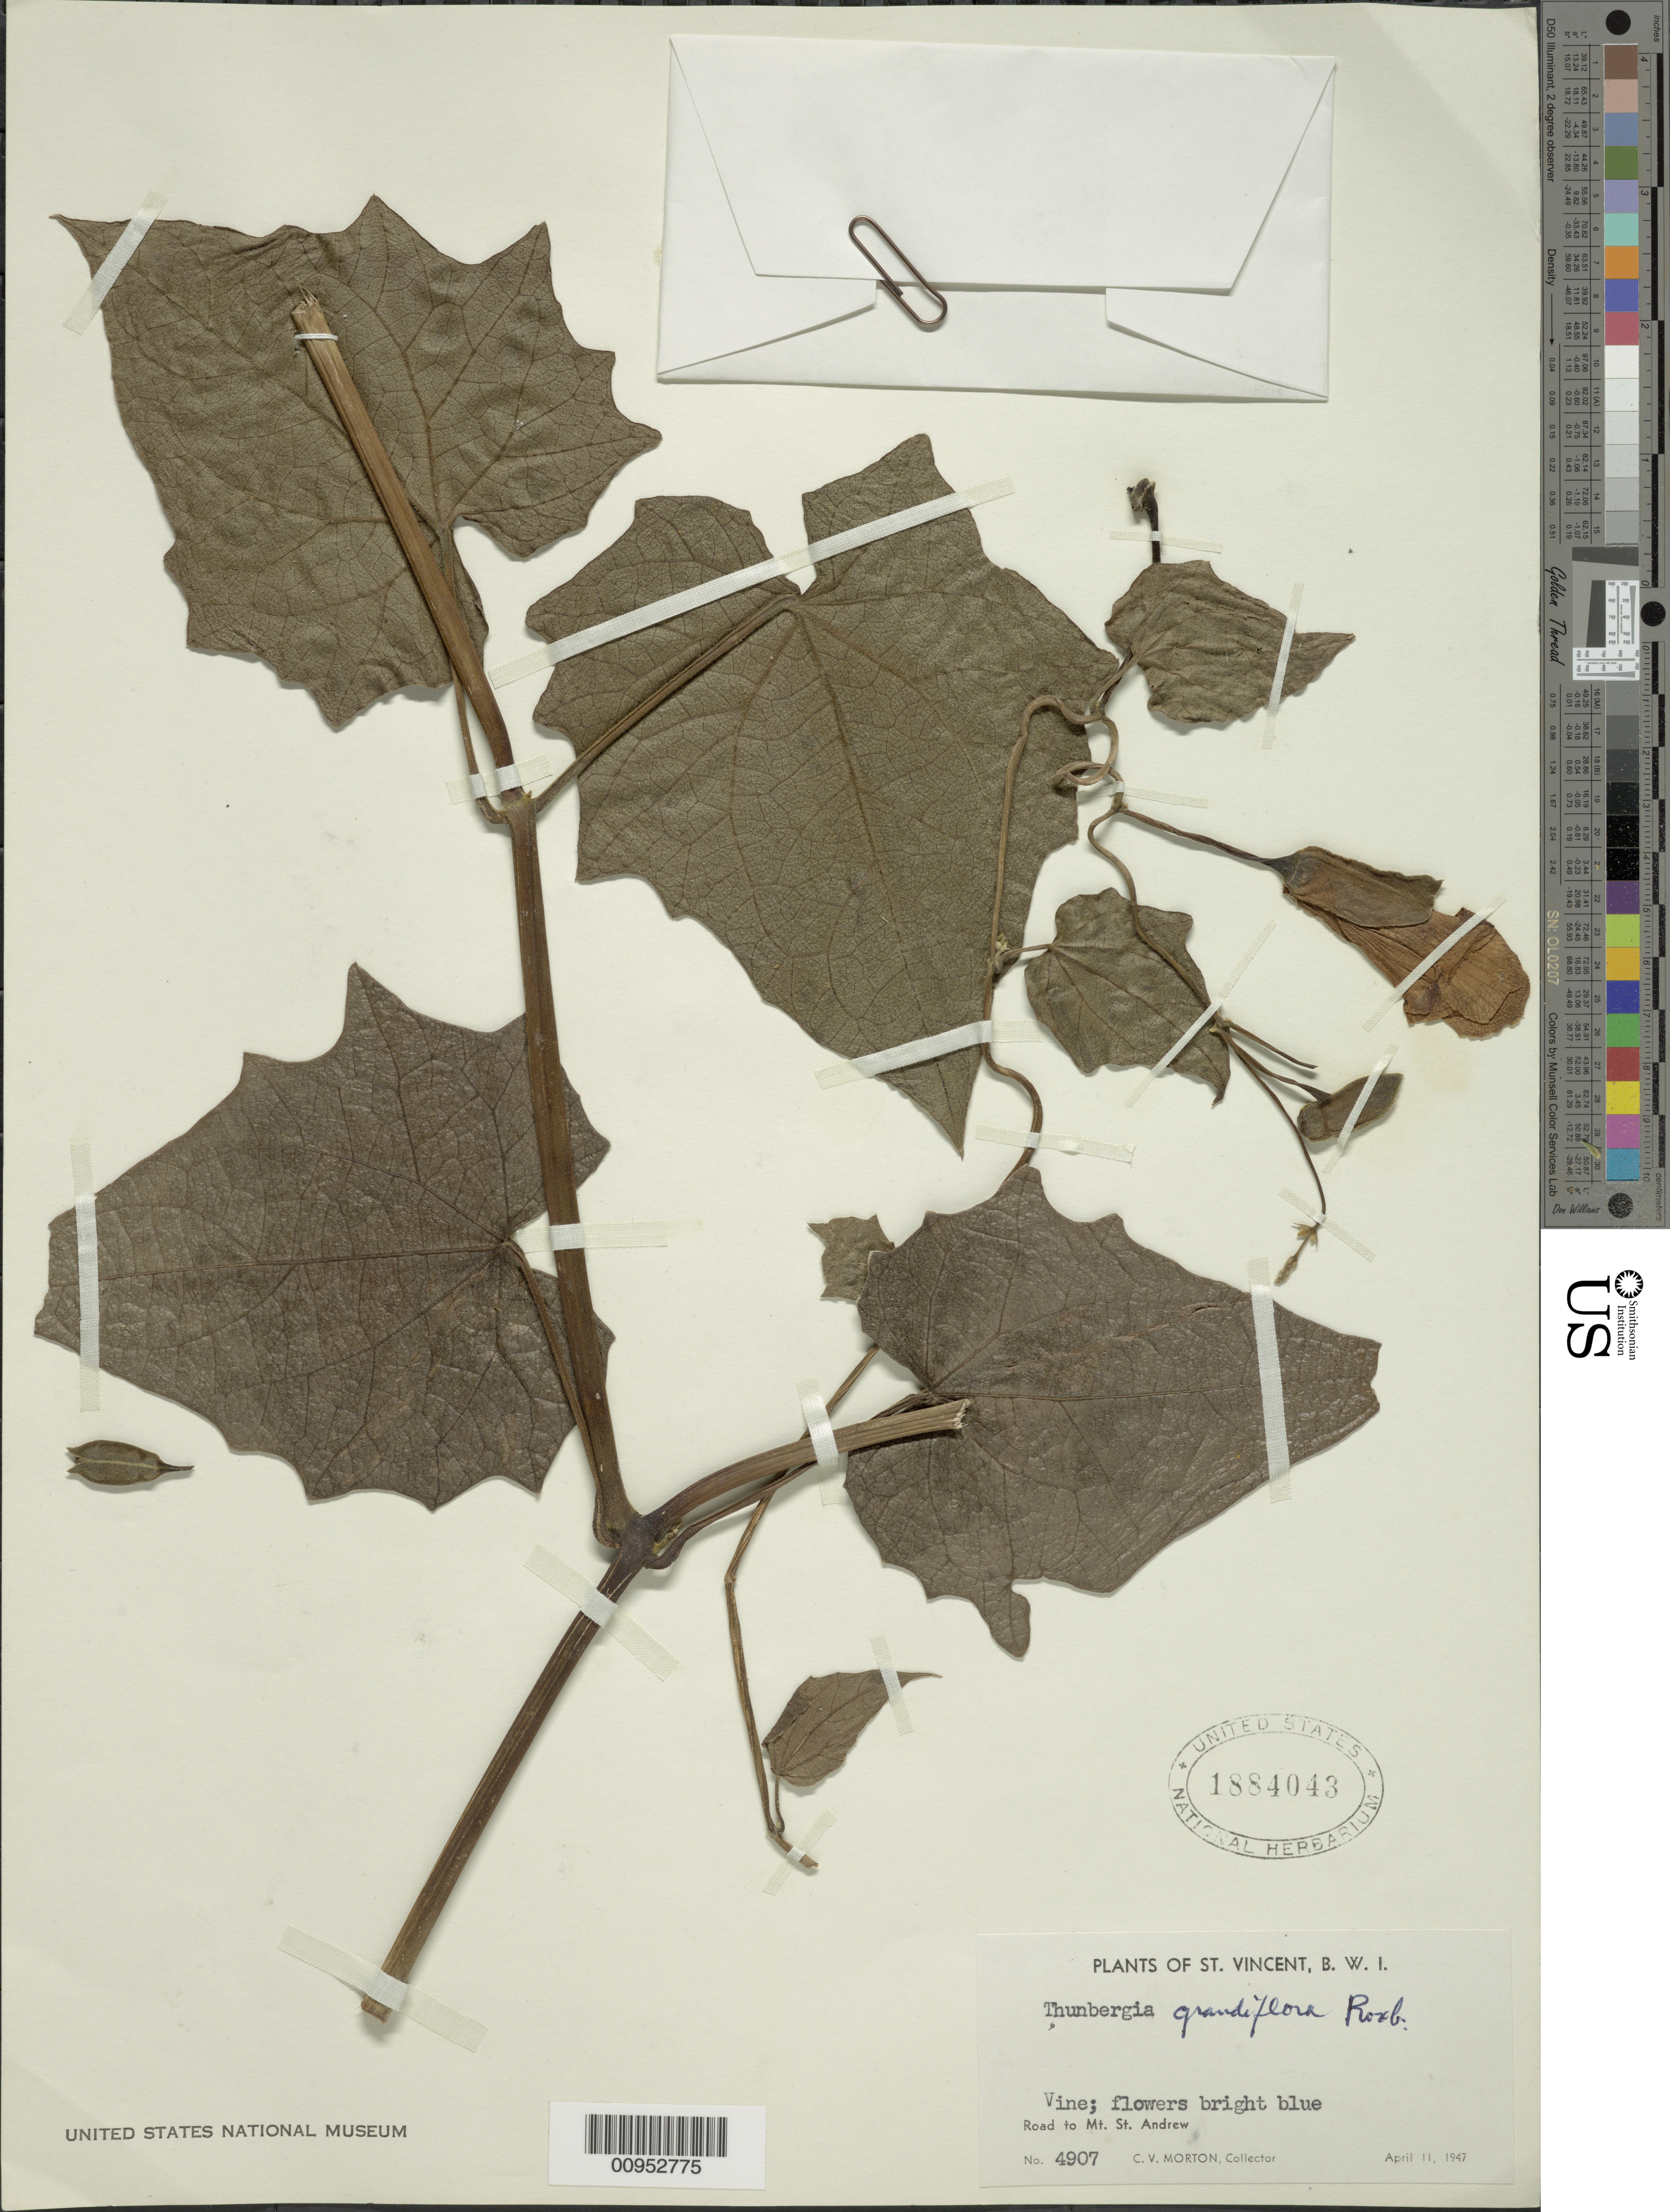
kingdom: Plantae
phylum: Tracheophyta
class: Magnoliopsida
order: Lamiales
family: Acanthaceae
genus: Thunbergia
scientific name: Thunbergia grandiflora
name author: Roxb.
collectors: C. V. Morton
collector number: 4907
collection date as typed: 11 Apr 1947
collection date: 1947-04-11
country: St. Vincent - Grenadines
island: St. Vincent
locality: Road to Mt. St. Andrew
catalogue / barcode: US 1884043